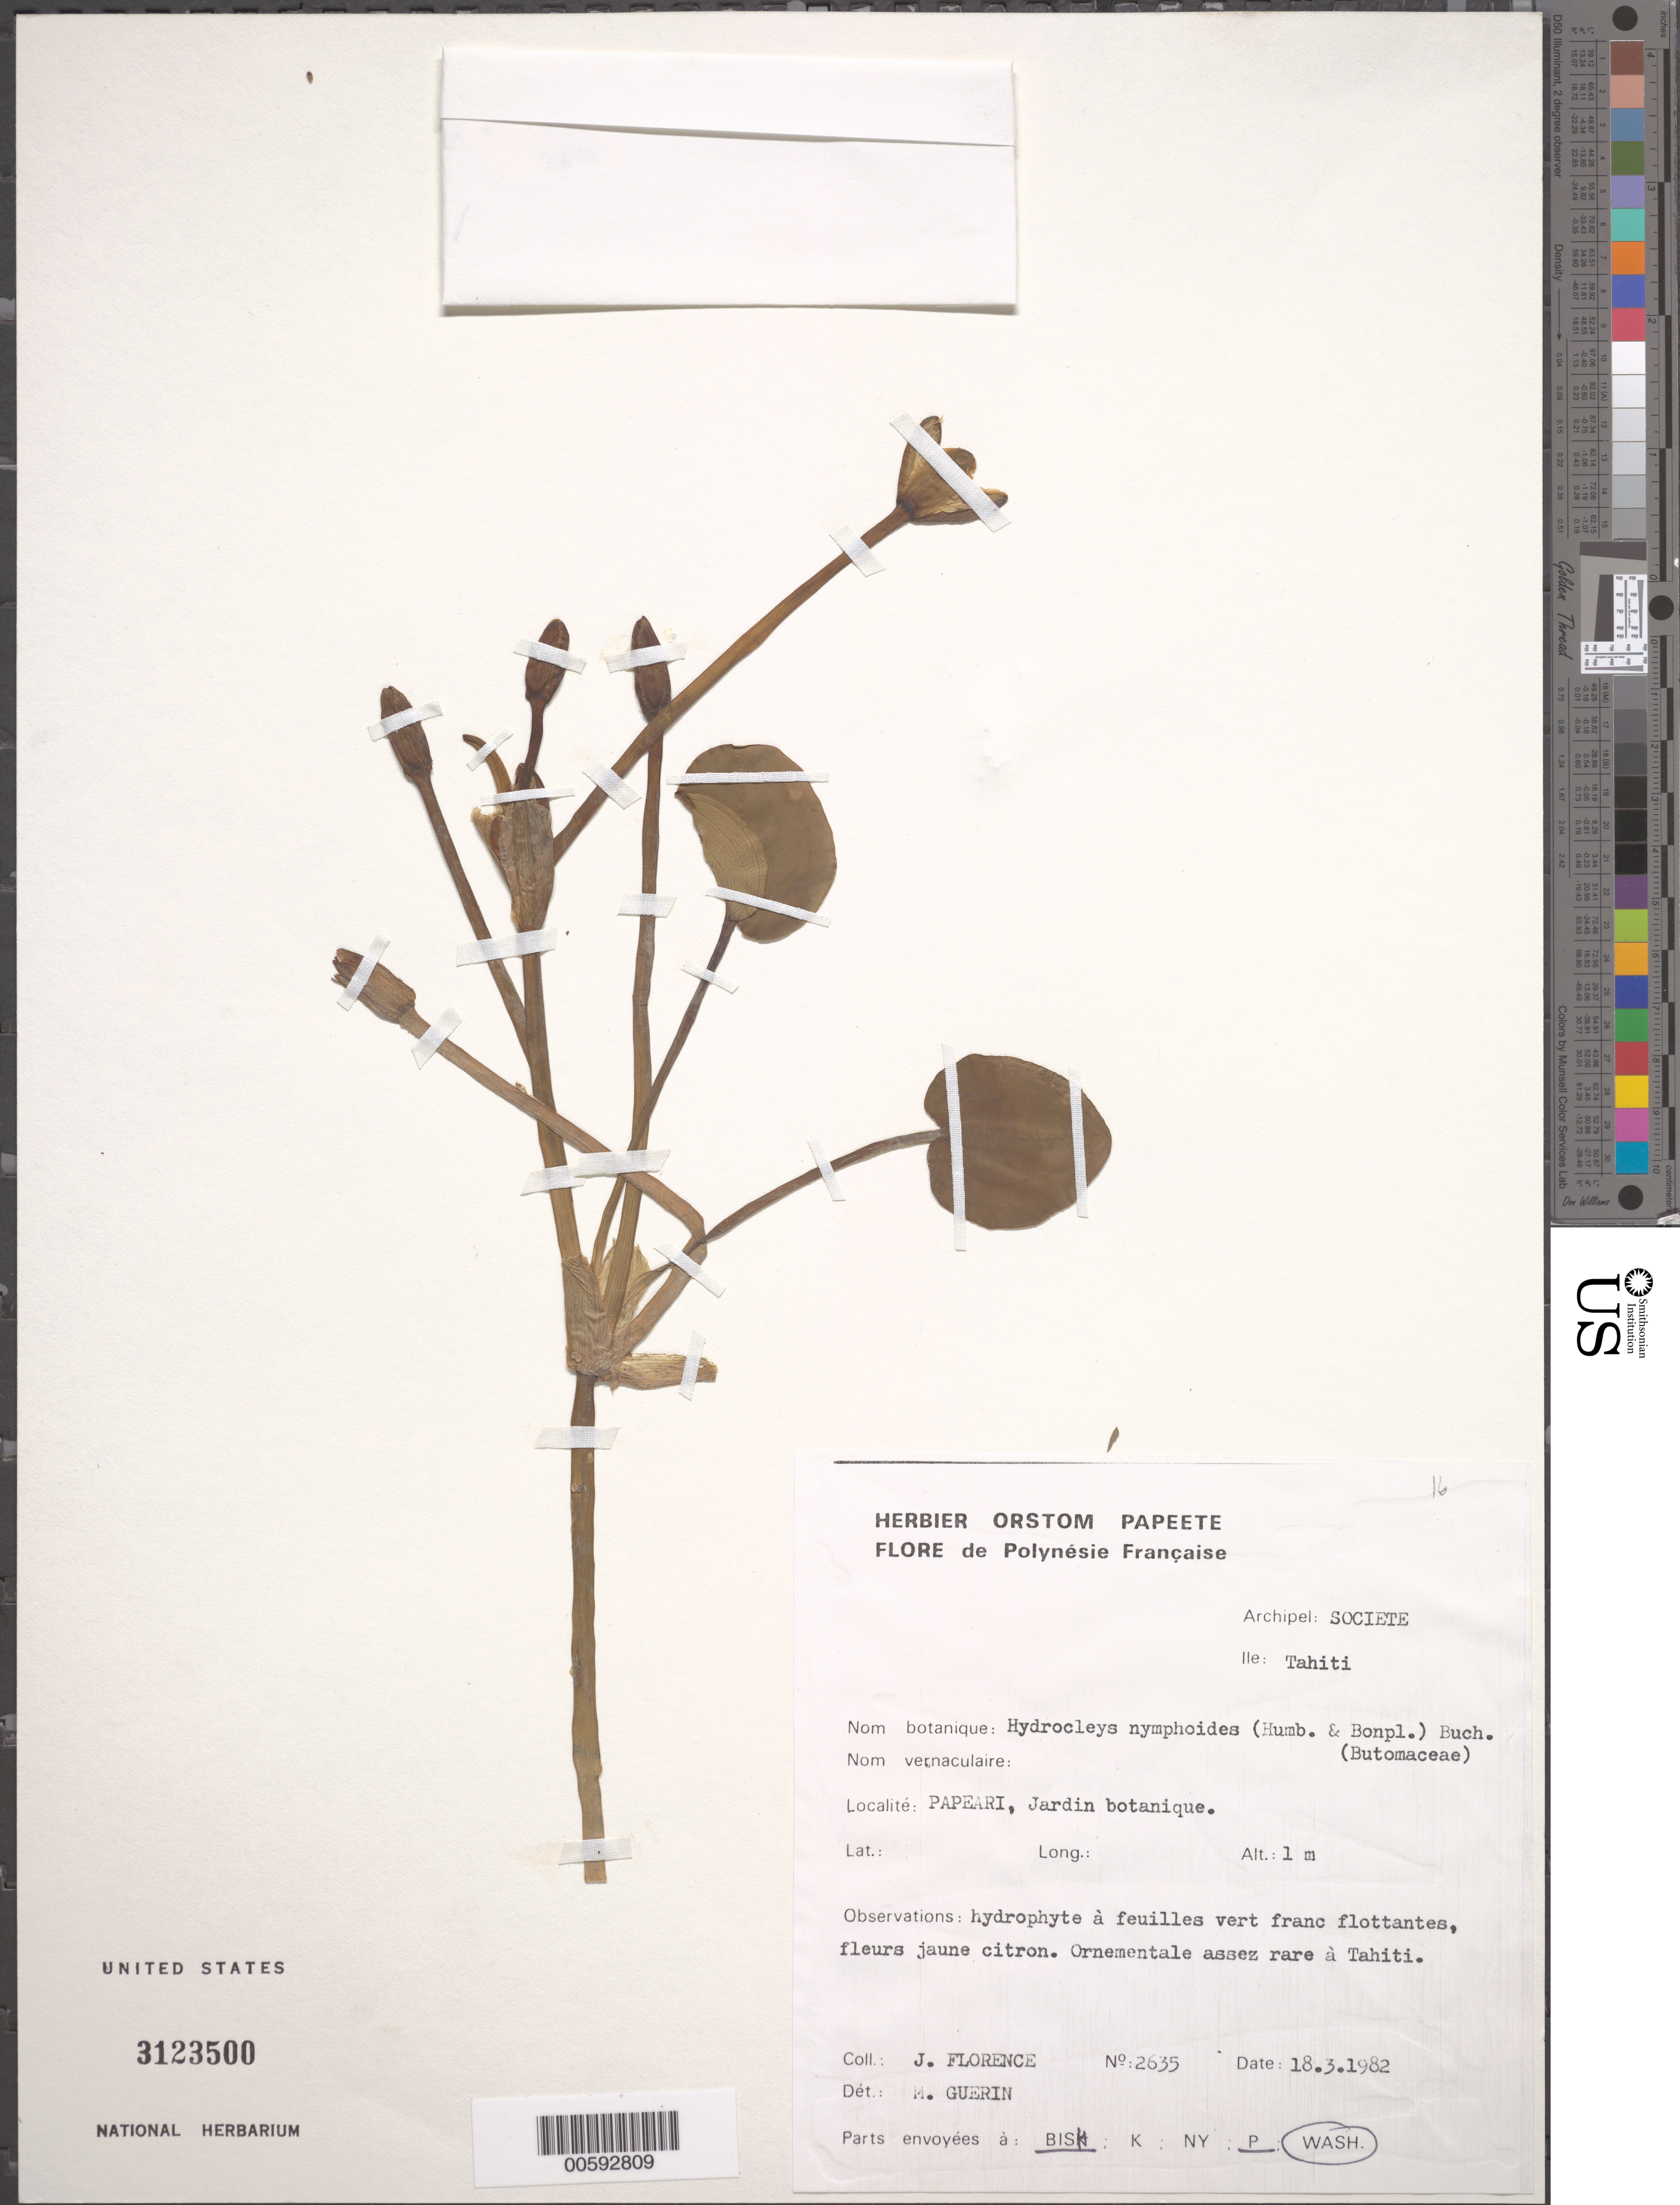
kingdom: Plantae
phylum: Tracheophyta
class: Liliopsida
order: Alismatales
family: Alismataceae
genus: Hydrocleys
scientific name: Hydrocleys nymphoides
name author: (Humb. & Bonpl. ex Willd.) Buchenau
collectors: J. Florence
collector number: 2635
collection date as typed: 18 Mar 1982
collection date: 1982-03-18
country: French Polynesia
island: Tahiti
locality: Papeari, Jardin [Society Is.]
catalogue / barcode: US 3123500